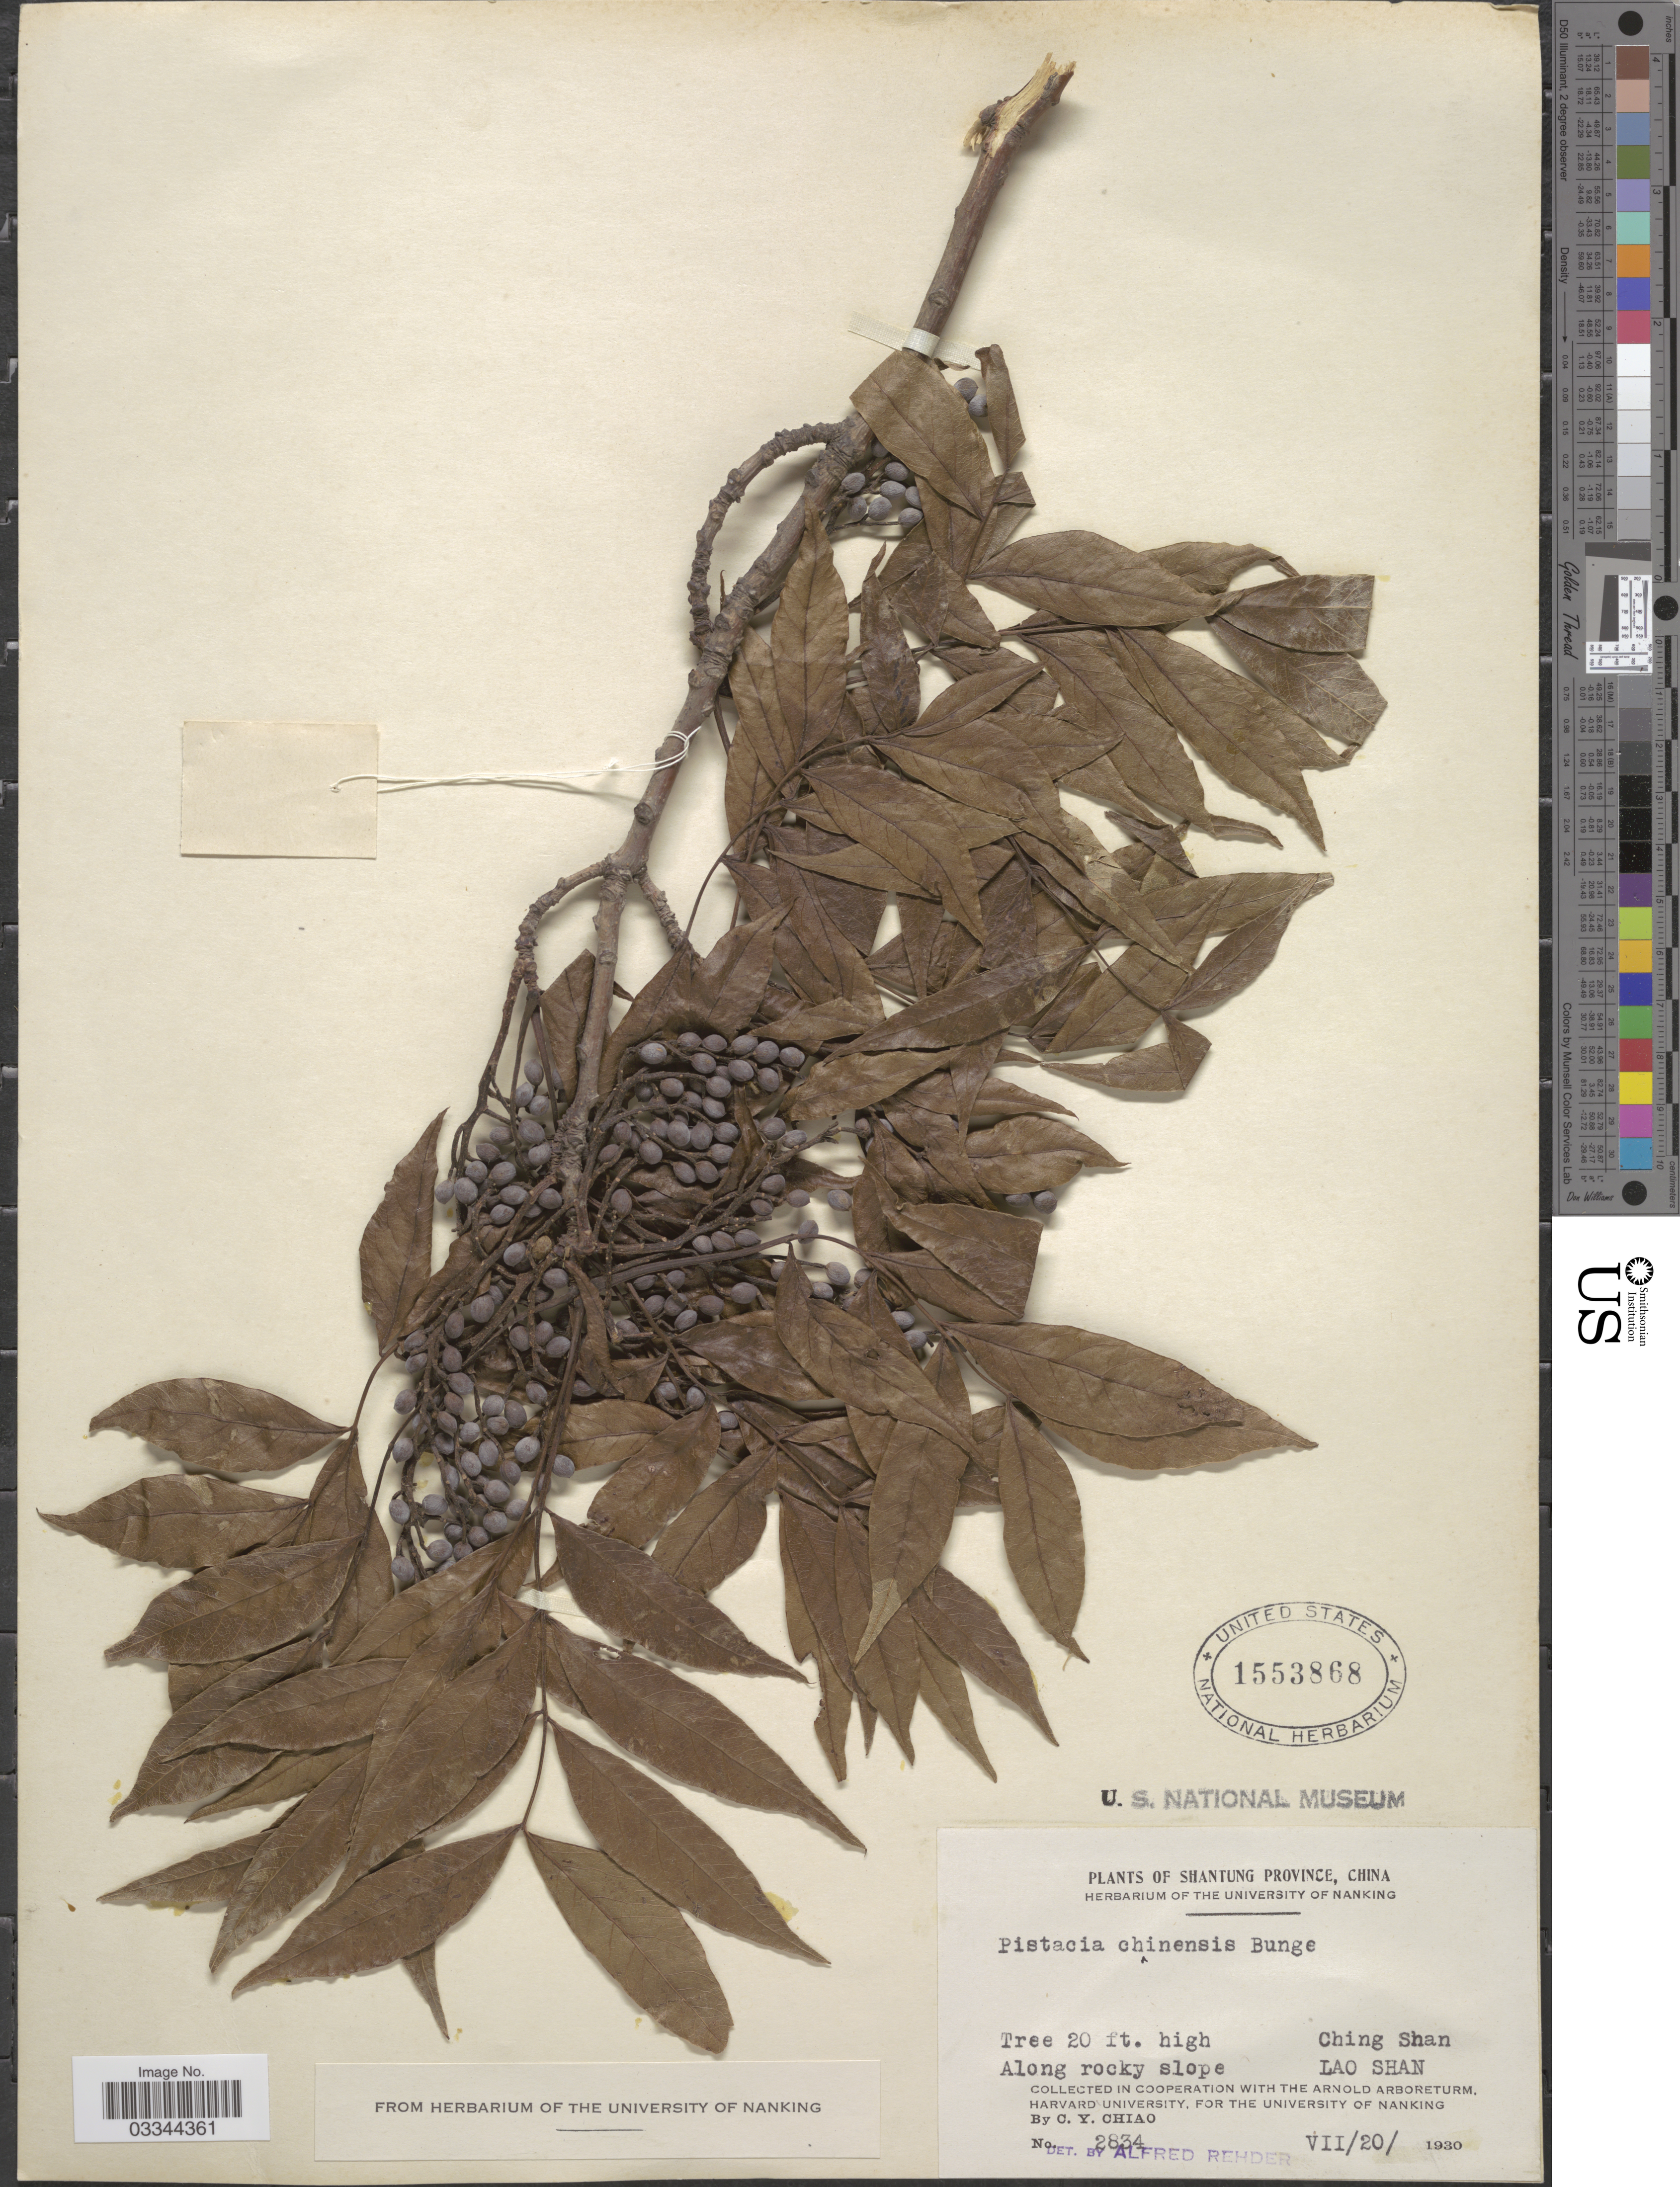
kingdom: Plantae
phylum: Tracheophyta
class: Magnoliopsida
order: Sapindales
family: Anacardiaceae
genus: Pistacia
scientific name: Pistacia chinensis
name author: Bunge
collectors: C. Y. Chiao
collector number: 2834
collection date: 1930-07-20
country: China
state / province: Shandong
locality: Shantung Province. Ching Shan. Lao Shan.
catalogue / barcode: US 1553868